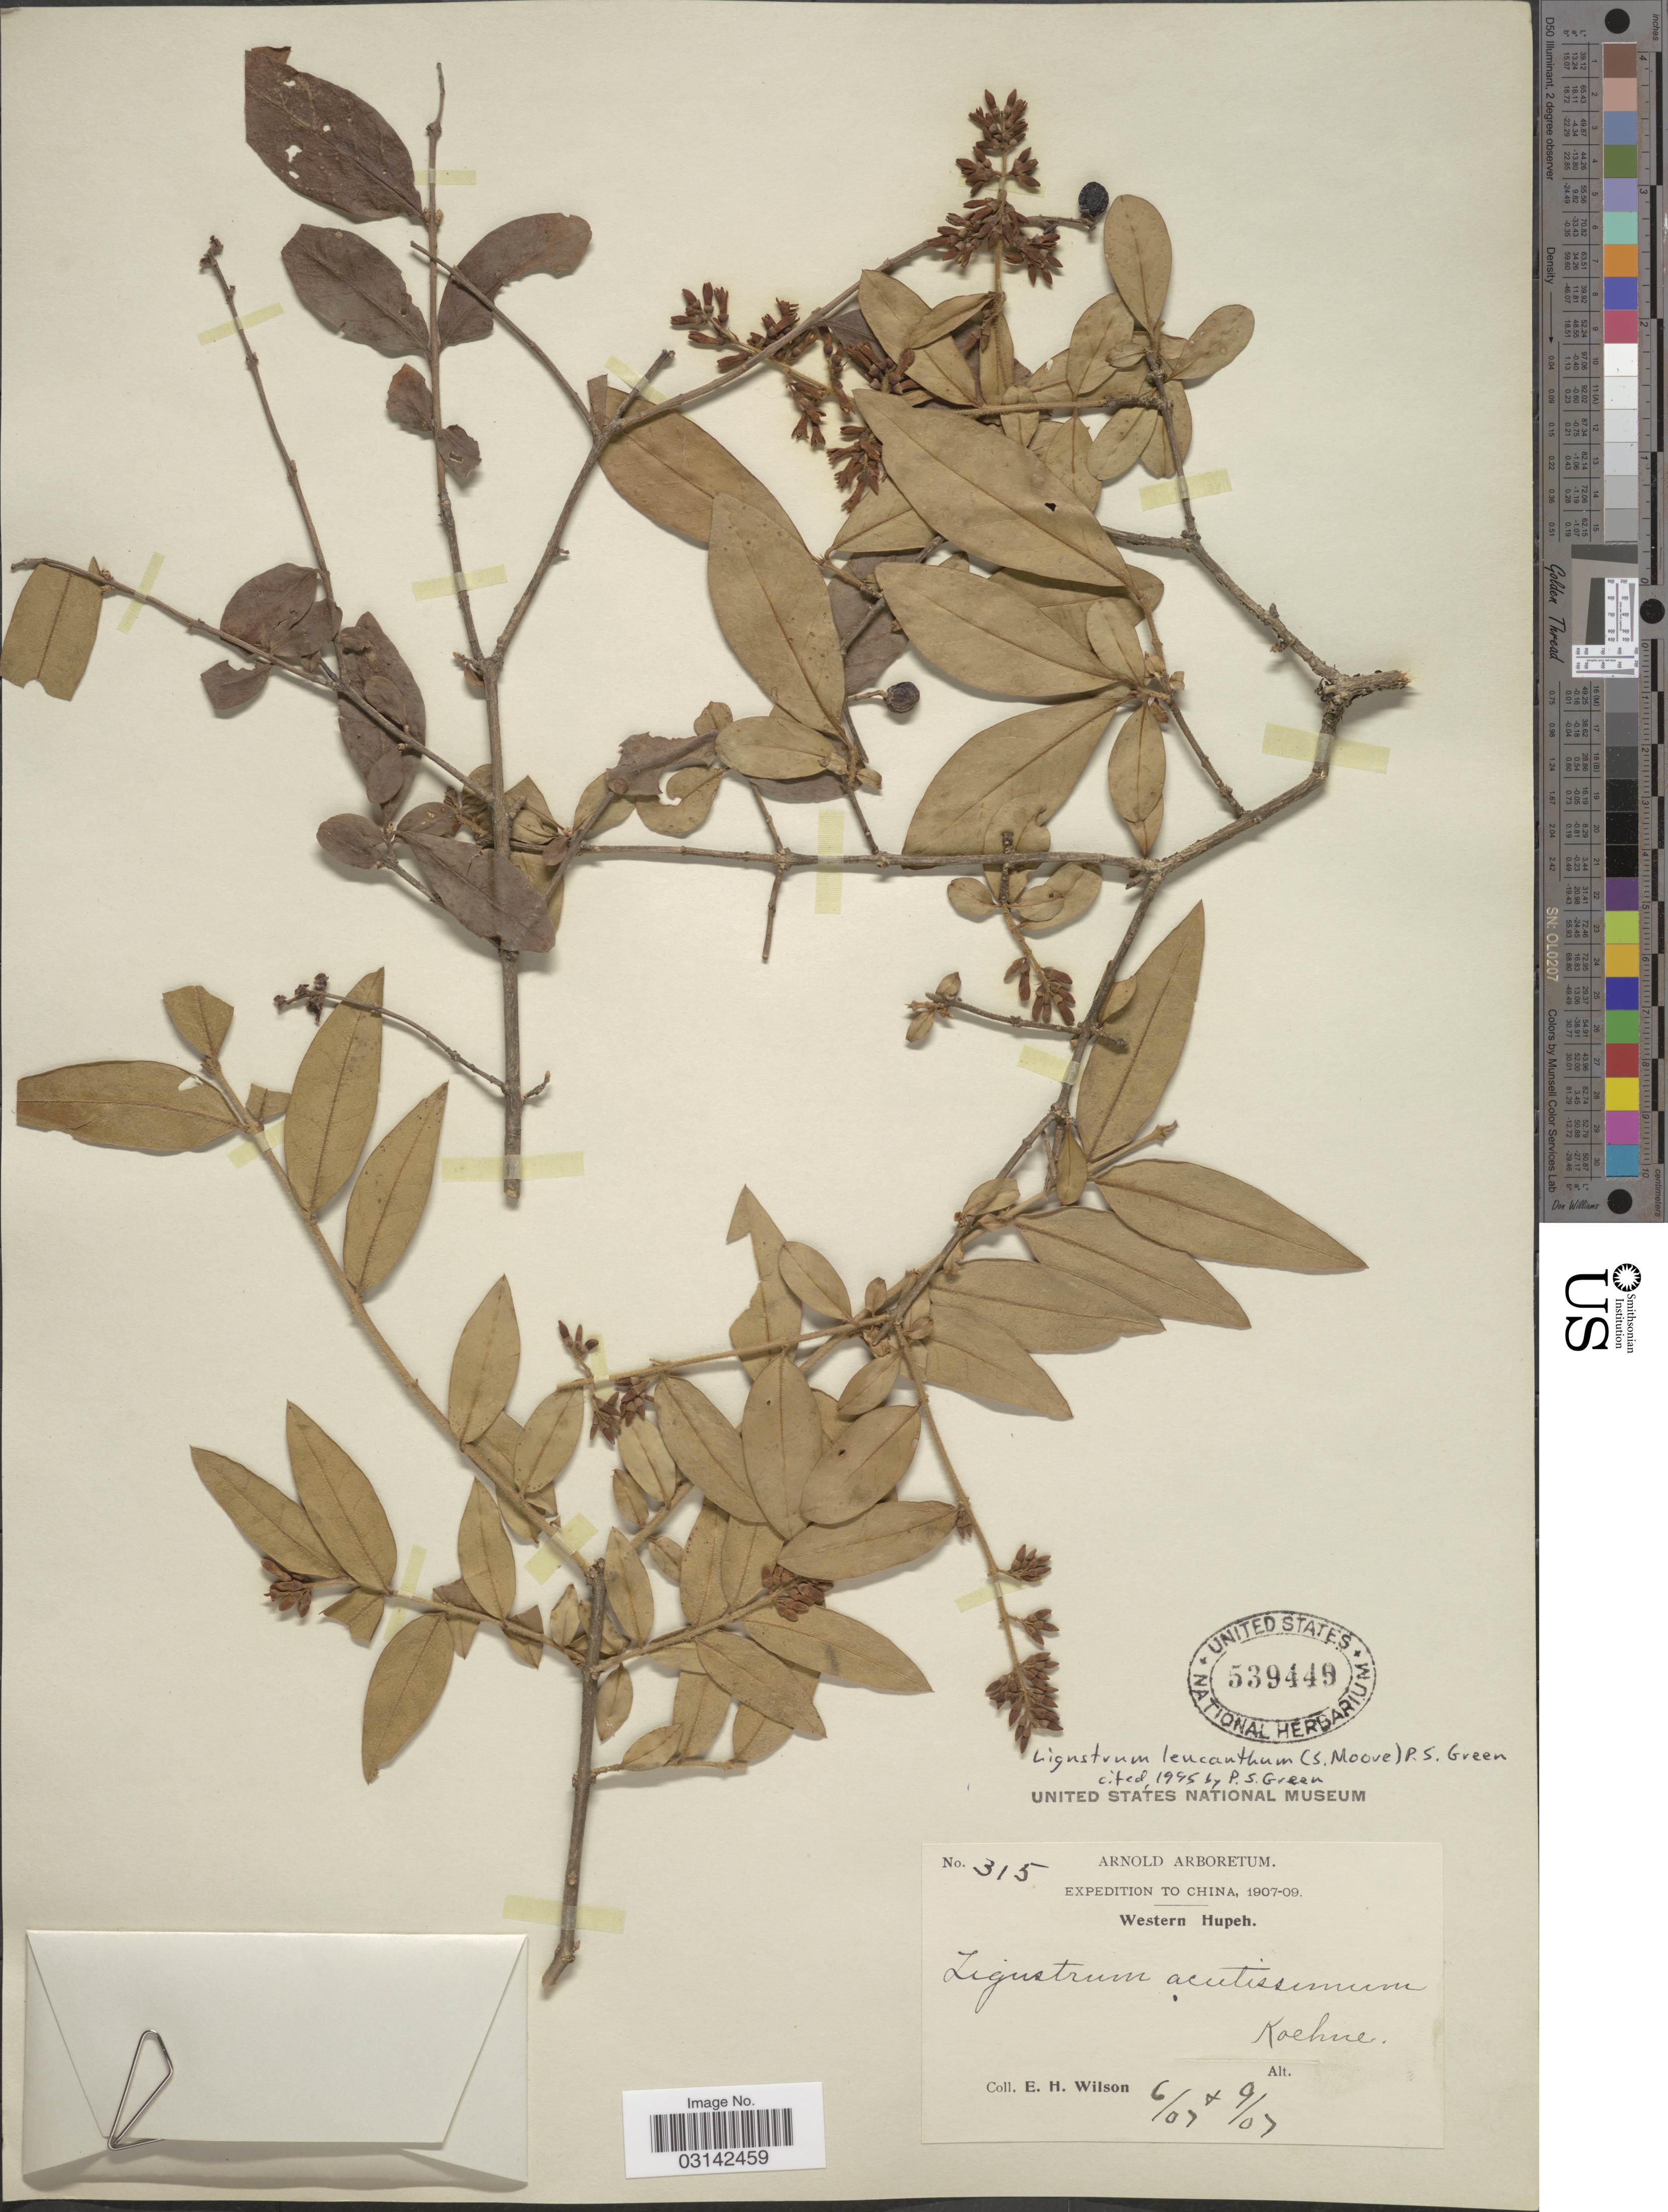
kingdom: Plantae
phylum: Tracheophyta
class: Magnoliopsida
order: Lamiales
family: Oleaceae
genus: Ligustrum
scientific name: Ligustrum leucanthum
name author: (S. Moore) P.S. Green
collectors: E. Wilson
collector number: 315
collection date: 1907-06/1907-11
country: China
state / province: Hubei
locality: Western Hupeh.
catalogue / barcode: US 539449